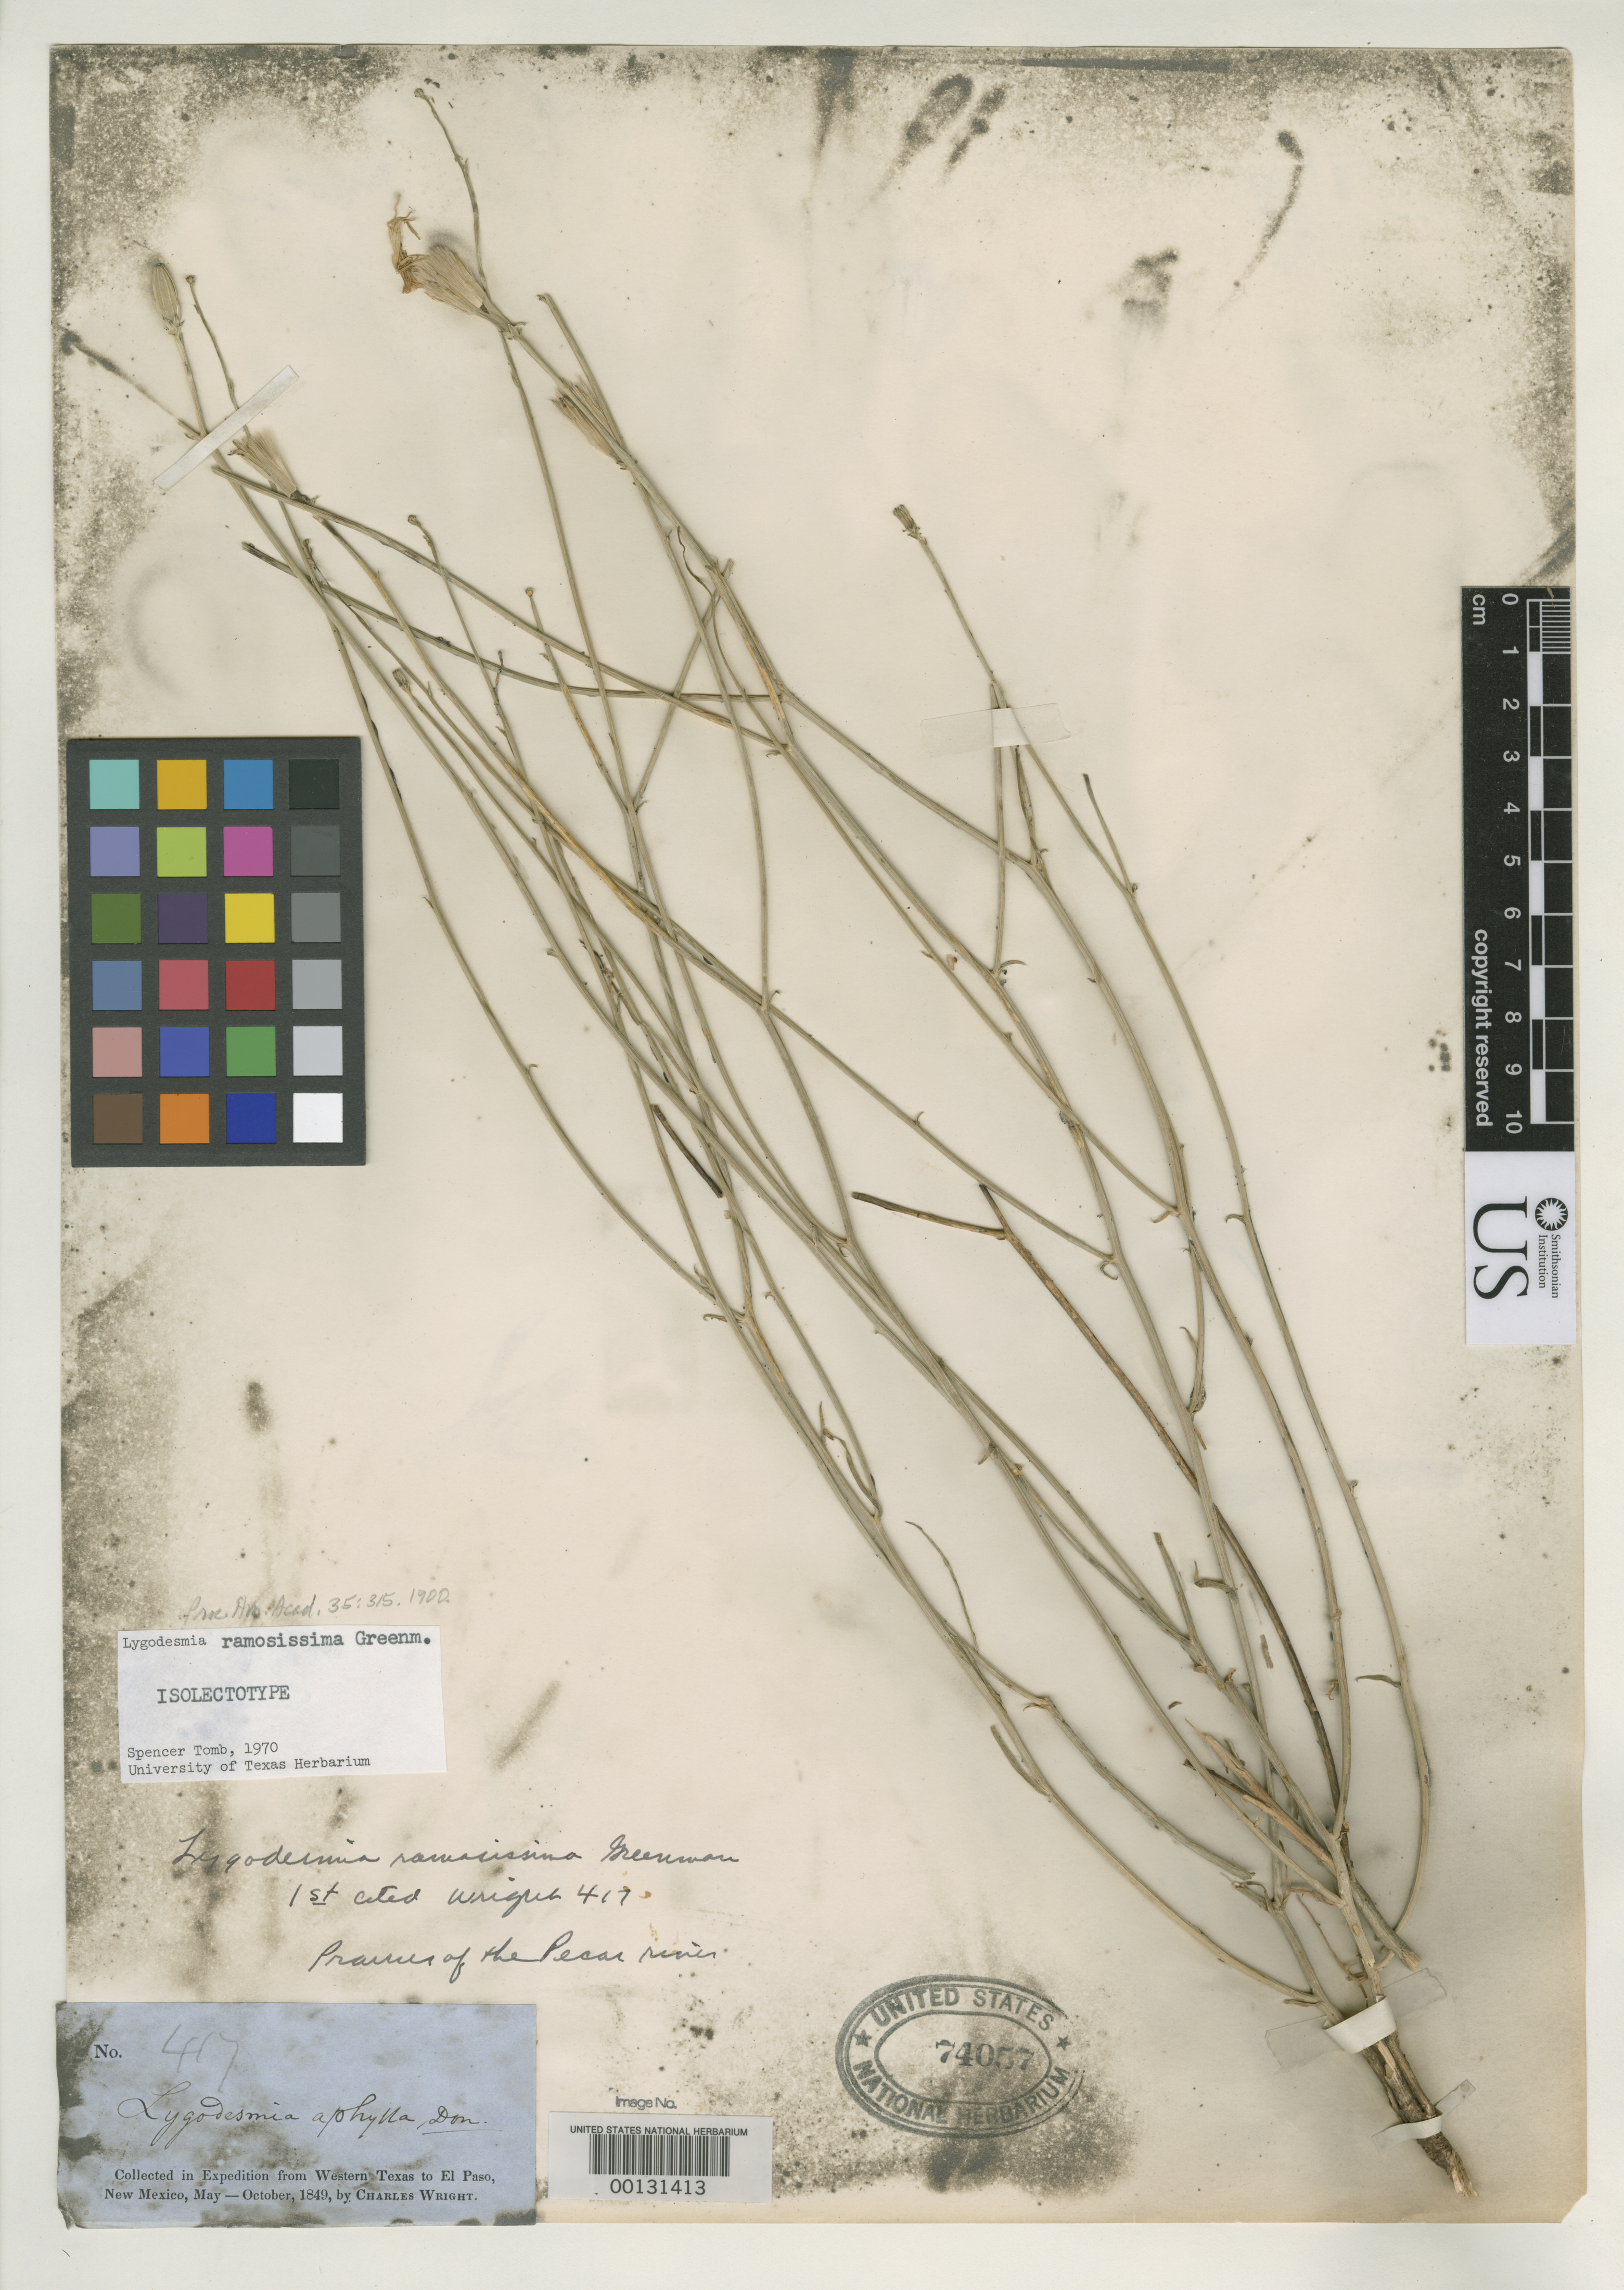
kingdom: Plantae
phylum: Tracheophyta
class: Magnoliopsida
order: Asterales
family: Asteraceae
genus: Lygodesmia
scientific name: Lygodesmia ramosissima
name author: Greenm.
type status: Isolectotype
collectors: C. Wright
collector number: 417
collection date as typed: May 1849 to -- Oct 1849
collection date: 1849-05/1849-10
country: United States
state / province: New Mexico / Texas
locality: Pecos River; western Texas to El Paso, New Mexico.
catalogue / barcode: US 74057